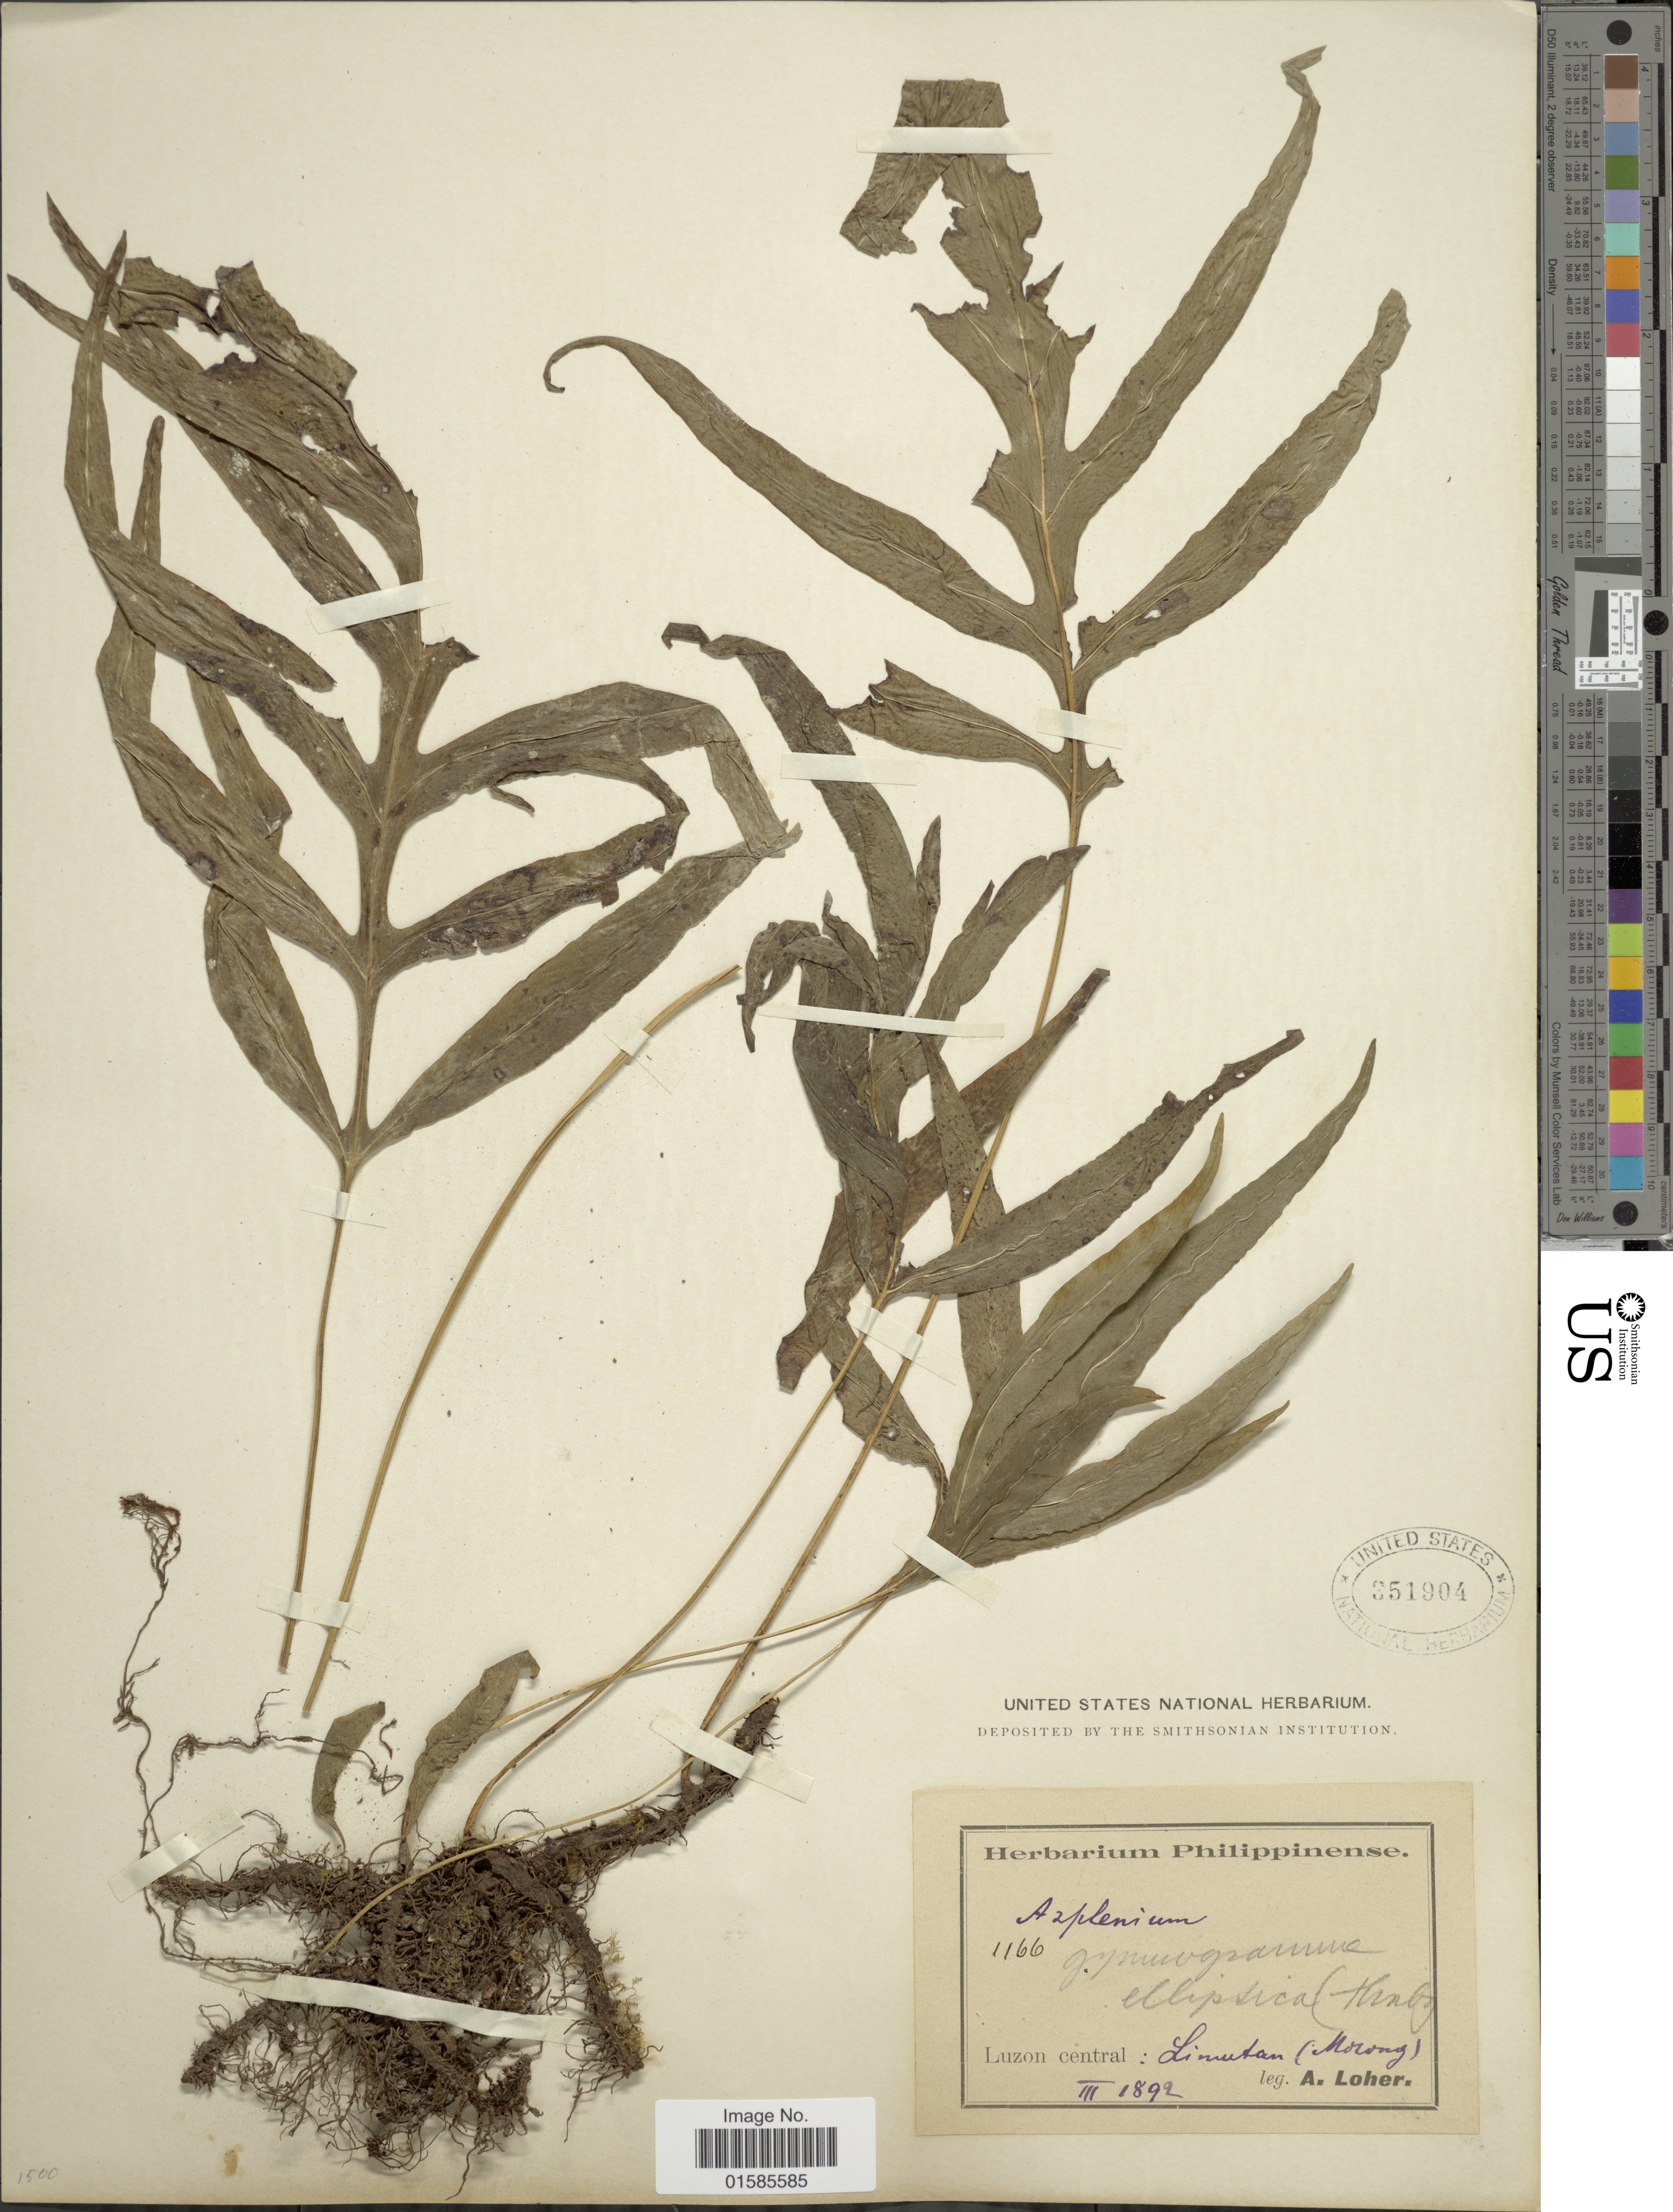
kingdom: Plantae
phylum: Tracheophyta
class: Polypodiopsida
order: Polypodiales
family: Polypodiaceae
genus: Leptochilus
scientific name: Leptochilus ellipticus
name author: (Thunb.) Noot.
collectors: A. Loher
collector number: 1166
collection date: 1892-03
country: Philippines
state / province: Central Luzon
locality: Philippinense, Luzon central: Limutan (Morong)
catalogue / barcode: US 351904